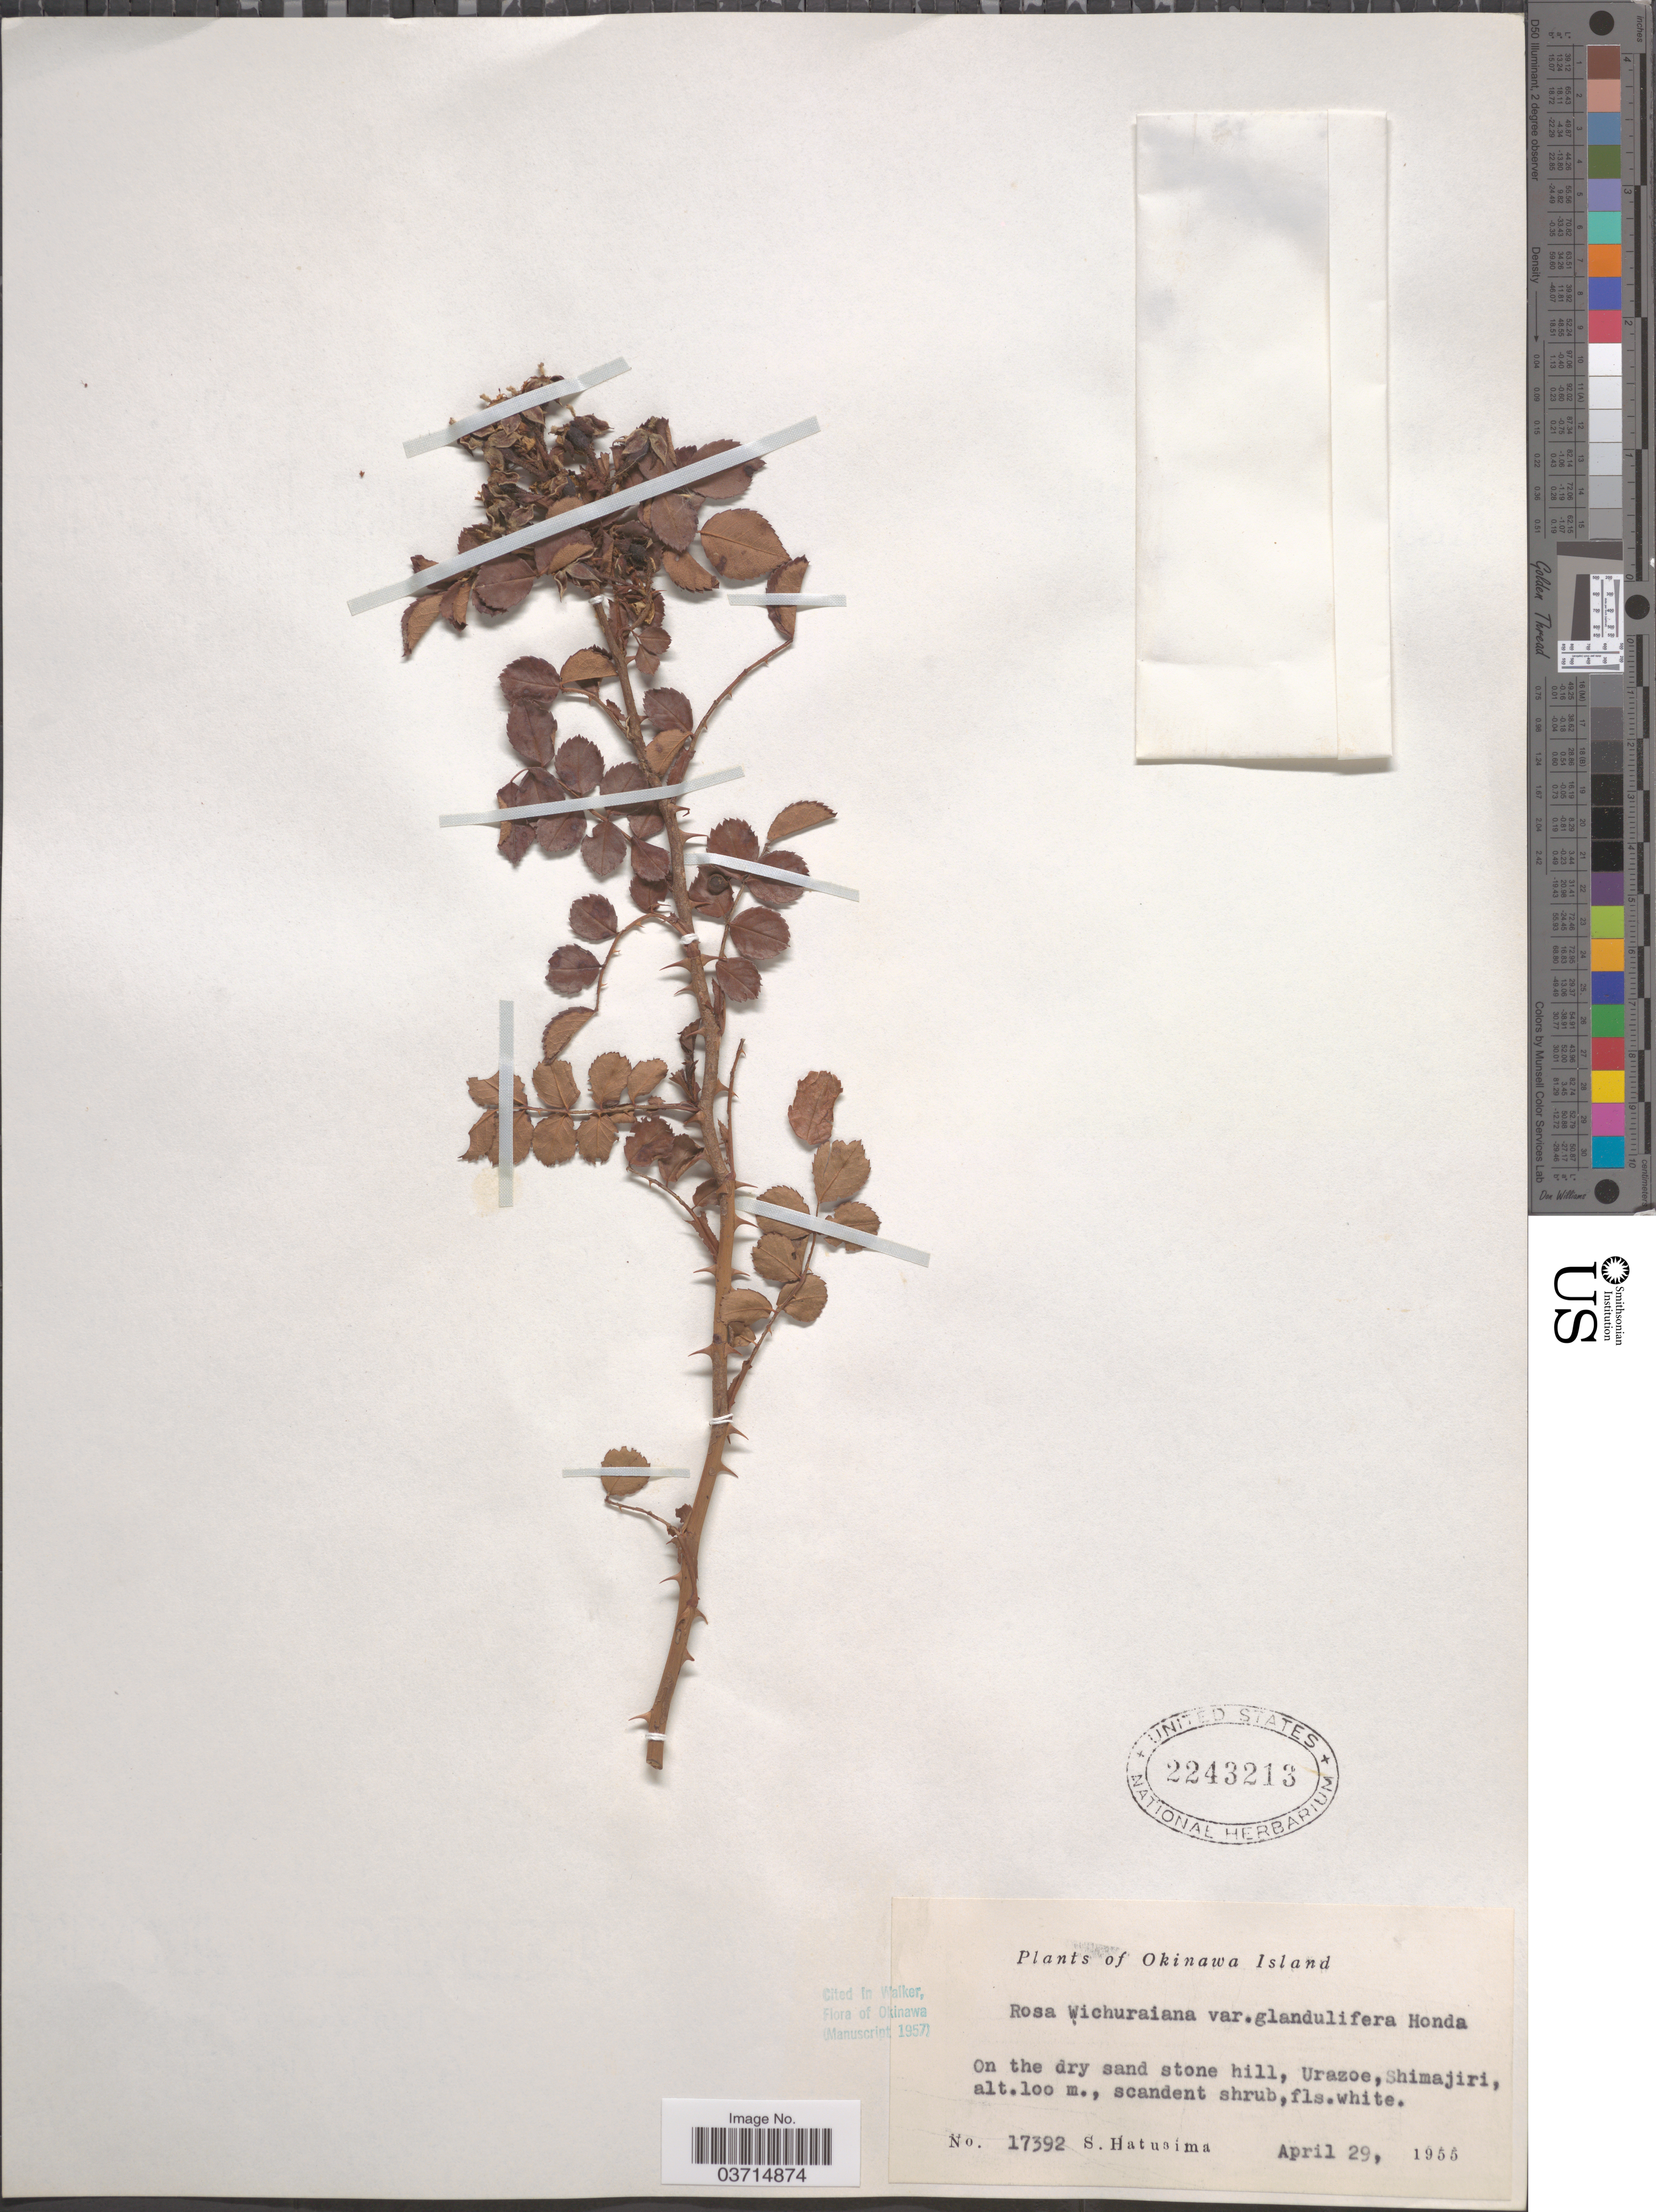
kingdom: Plantae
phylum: Tracheophyta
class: Magnoliopsida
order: Rosales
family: Rosaceae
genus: Rosa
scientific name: Rosa wichuraiana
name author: Crepin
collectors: S. Hatusima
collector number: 17392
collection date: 1955-04-29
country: Japan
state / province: Okinawa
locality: Okinawa Island. Urazoe, Shimajiri.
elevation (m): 100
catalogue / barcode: US 2243213